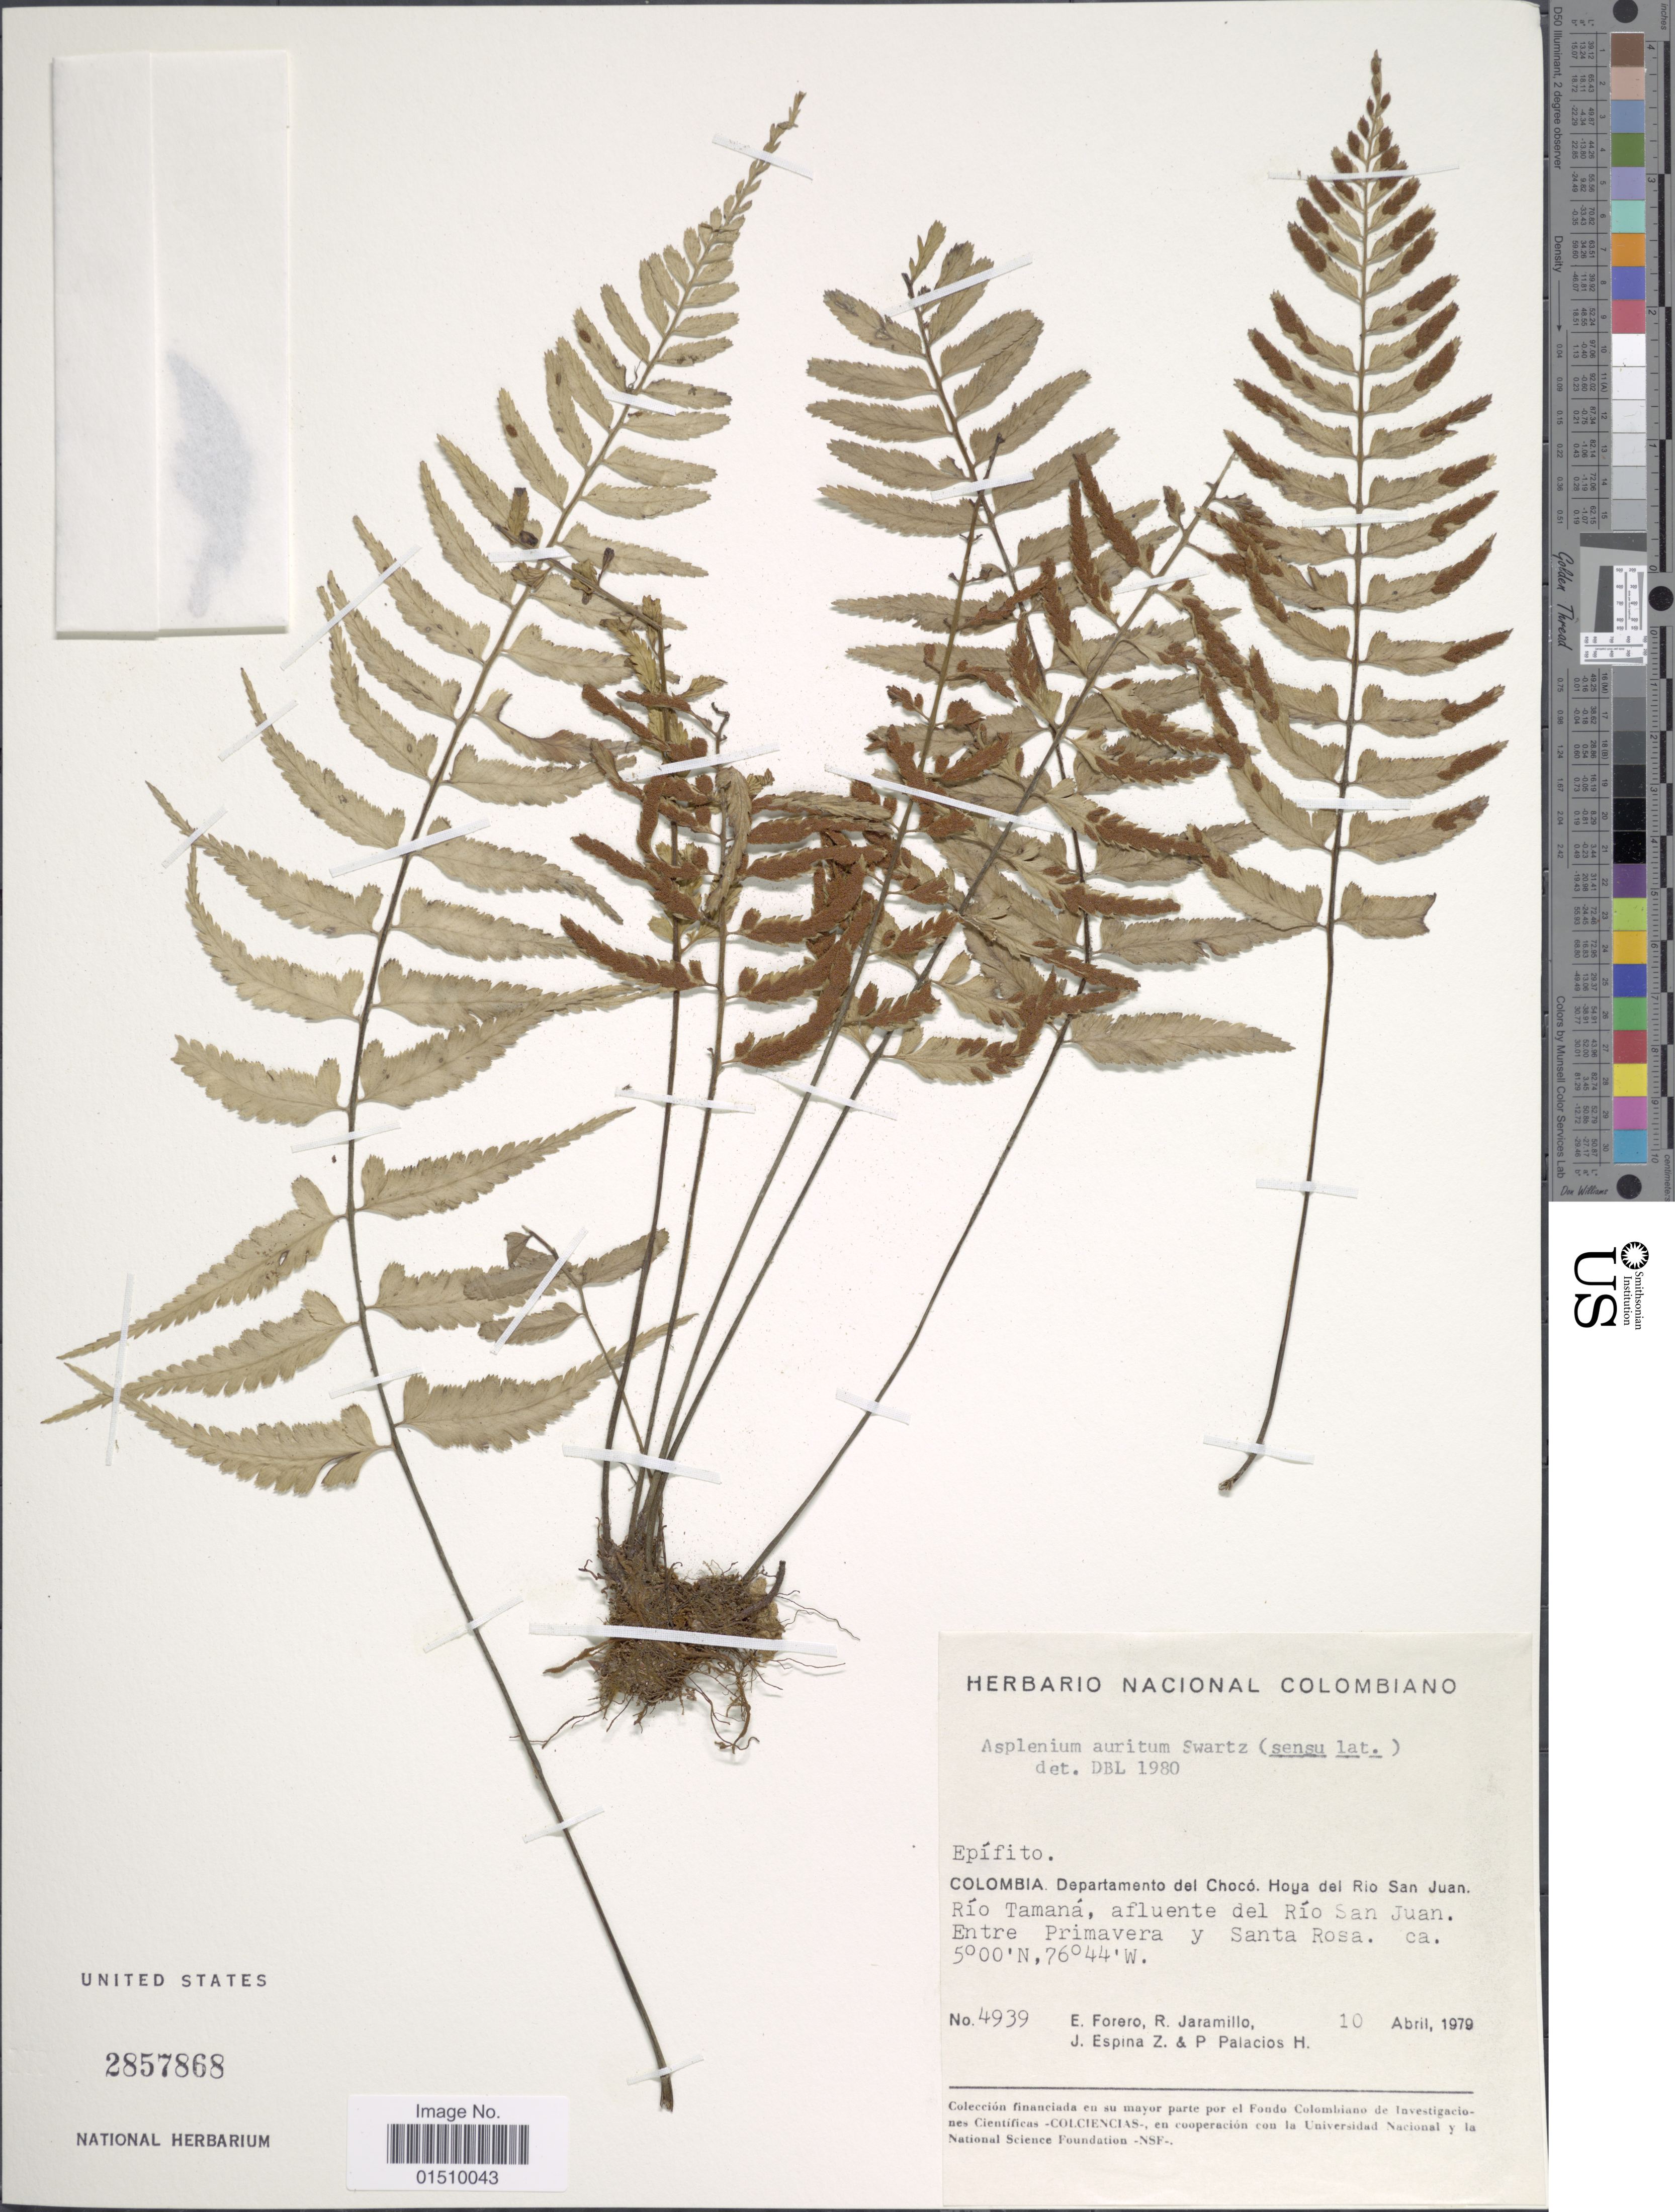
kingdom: Plantae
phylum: Tracheophyta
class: Polypodiopsida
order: Polypodiales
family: Aspleniaceae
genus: Asplenium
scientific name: Asplenium auritum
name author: Sw.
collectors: E. Forero, R. Jaramillo M., J. Espina Z. & P. Palacios H.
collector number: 4939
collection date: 1979-04-10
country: Colombia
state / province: Chocó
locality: Colombia. Departamento del Choco. Hoya delm Rio San Juan. Rio Tamana, afluente del Rio San Juan. Entre Primavera y Santa Rosa.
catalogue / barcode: US 2857868